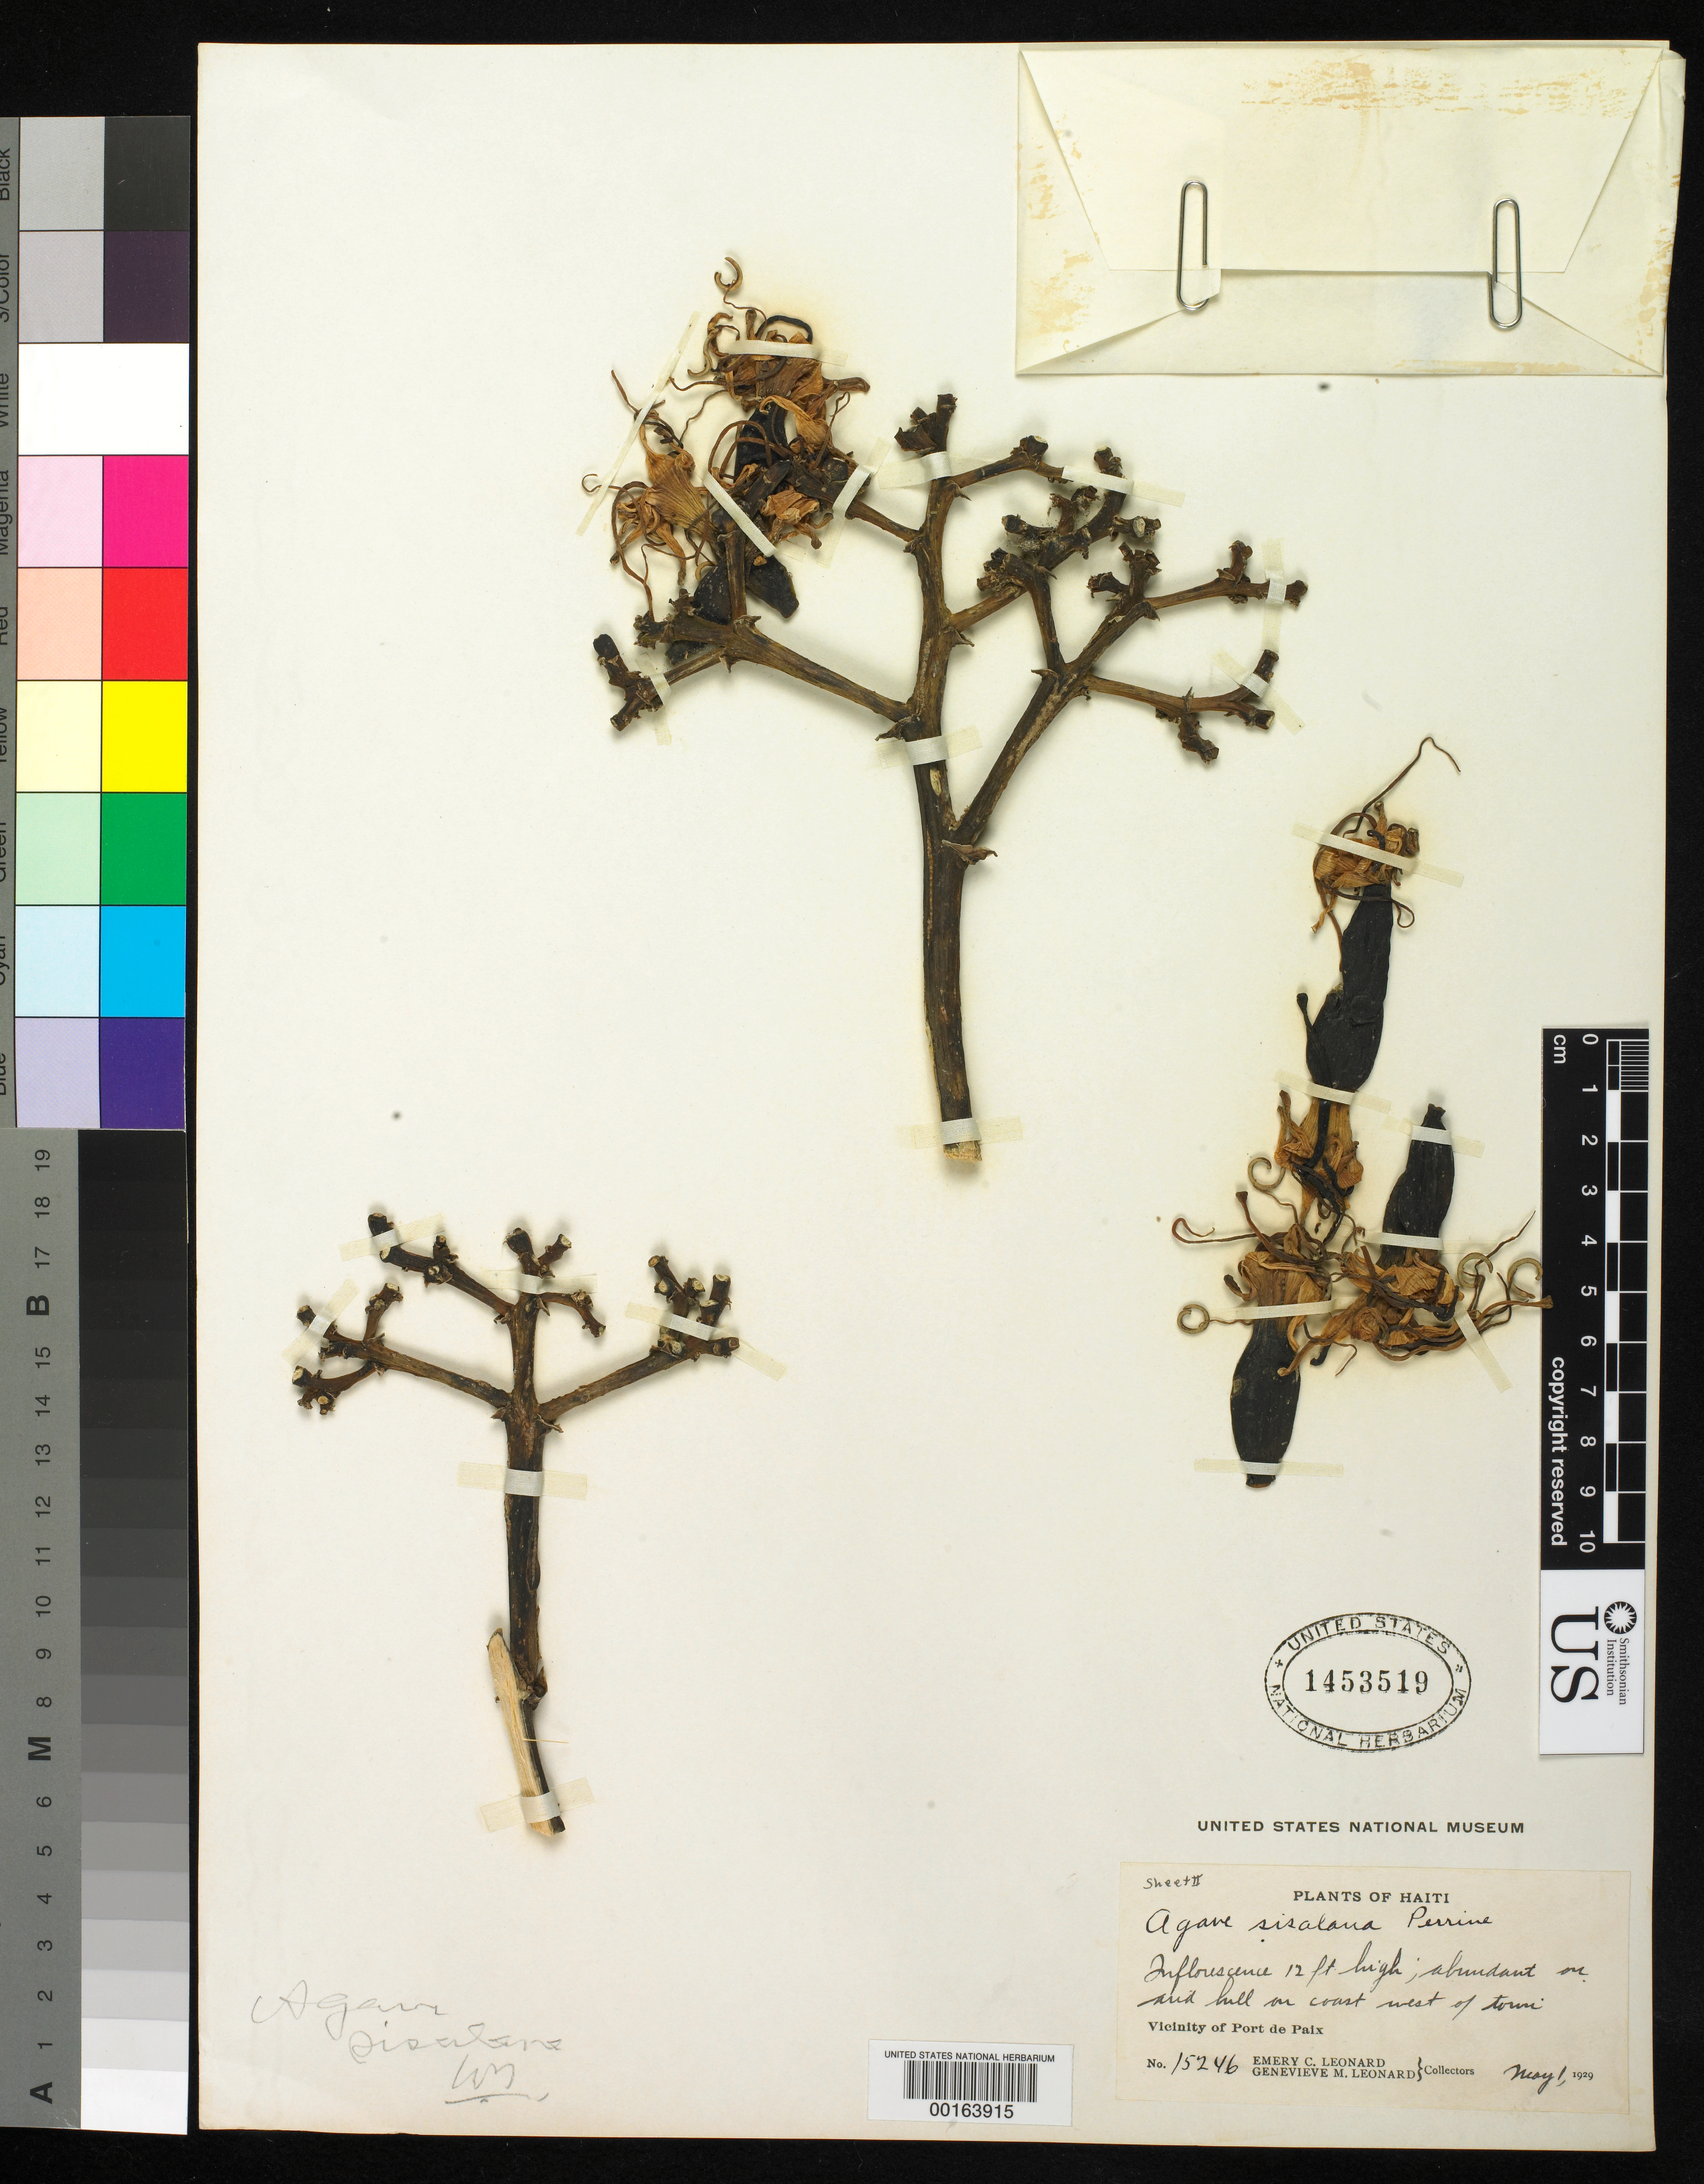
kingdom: Plantae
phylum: Tracheophyta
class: Liliopsida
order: Asparagales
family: Asparagaceae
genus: Agave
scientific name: Agave sisalana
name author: Perrine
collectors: E. C. Leonard & G. M. Leonard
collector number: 15246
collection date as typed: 01 May 1929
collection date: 1929-05-01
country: Haiti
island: Hispaniola Island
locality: Vicinity of port de paix, on hill w of town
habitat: Arid hill on coast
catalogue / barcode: US 1453519